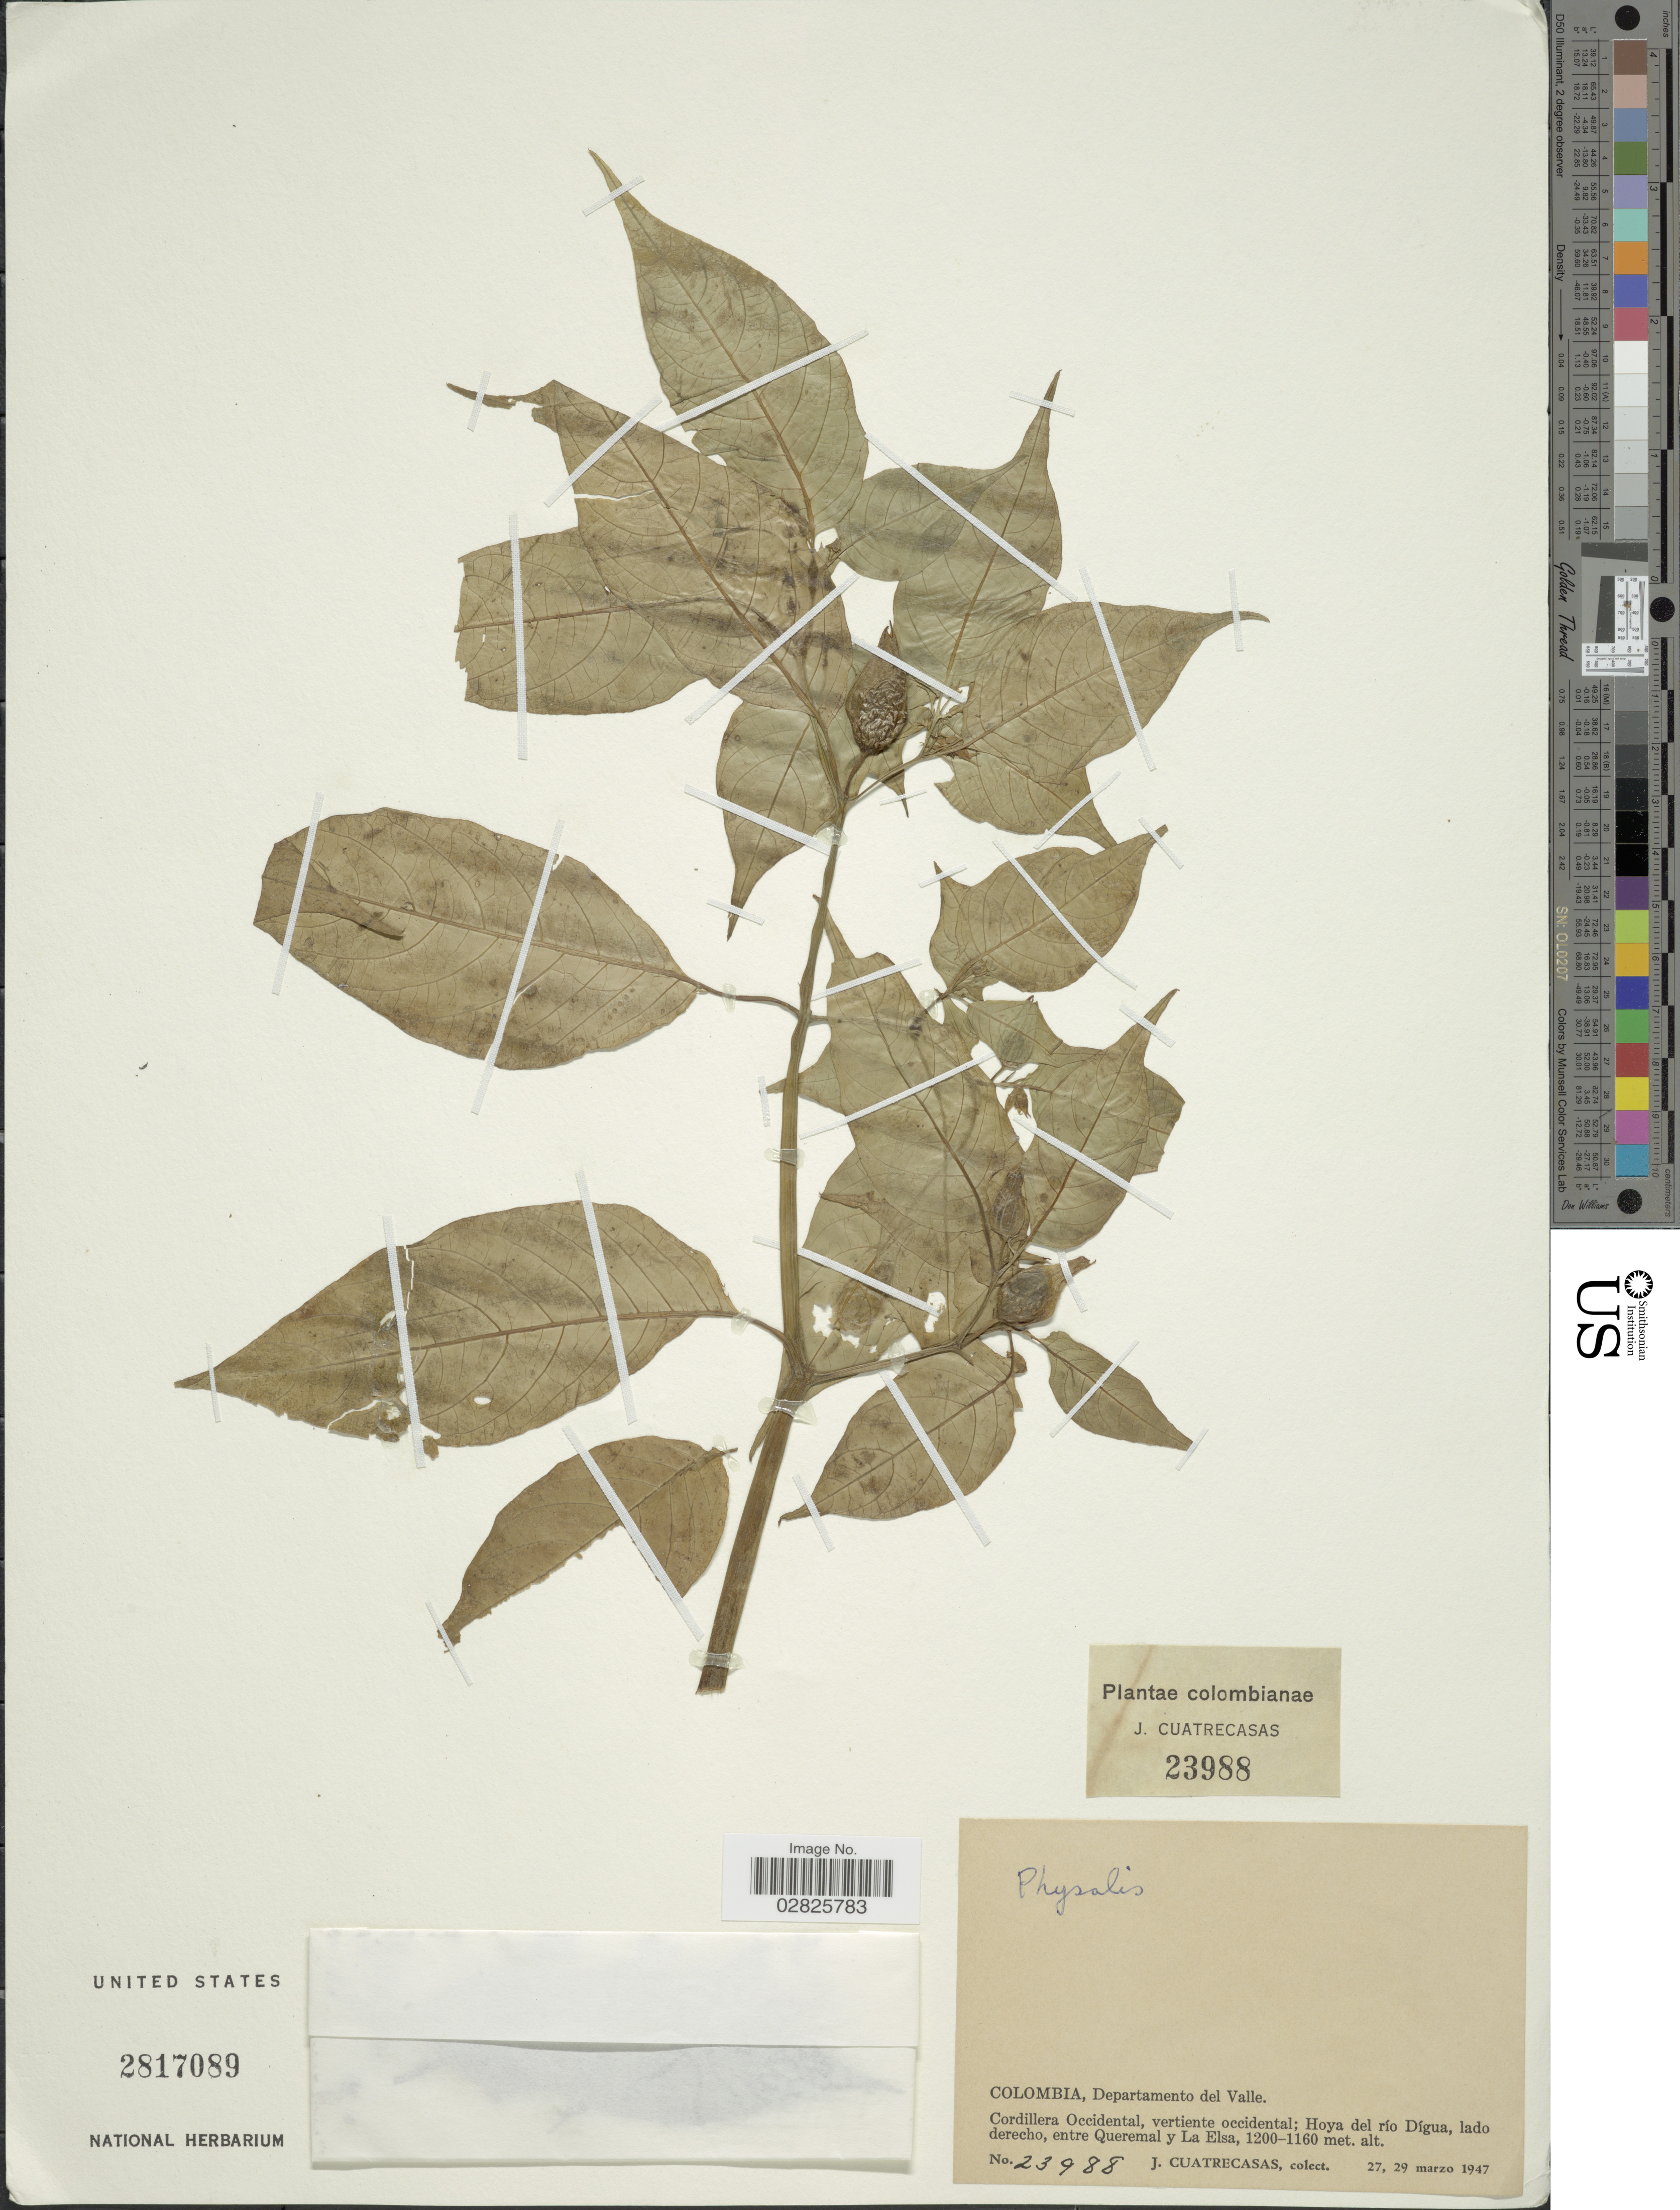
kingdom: Plantae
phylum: Tracheophyta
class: Magnoliopsida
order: Solanales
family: Solanaceae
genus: Physalis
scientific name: Physalis sp.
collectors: J. Cuatrecasas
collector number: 23988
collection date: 1947-03-27/1947-03-29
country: Colombia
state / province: Valle del Cauca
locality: Departamento del Valle. Cordillera Occidental, vertiente occidental; Hoya del río Dígua, lado derecho, entre Queremal y La Elsa.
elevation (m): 1160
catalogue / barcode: US 2817089